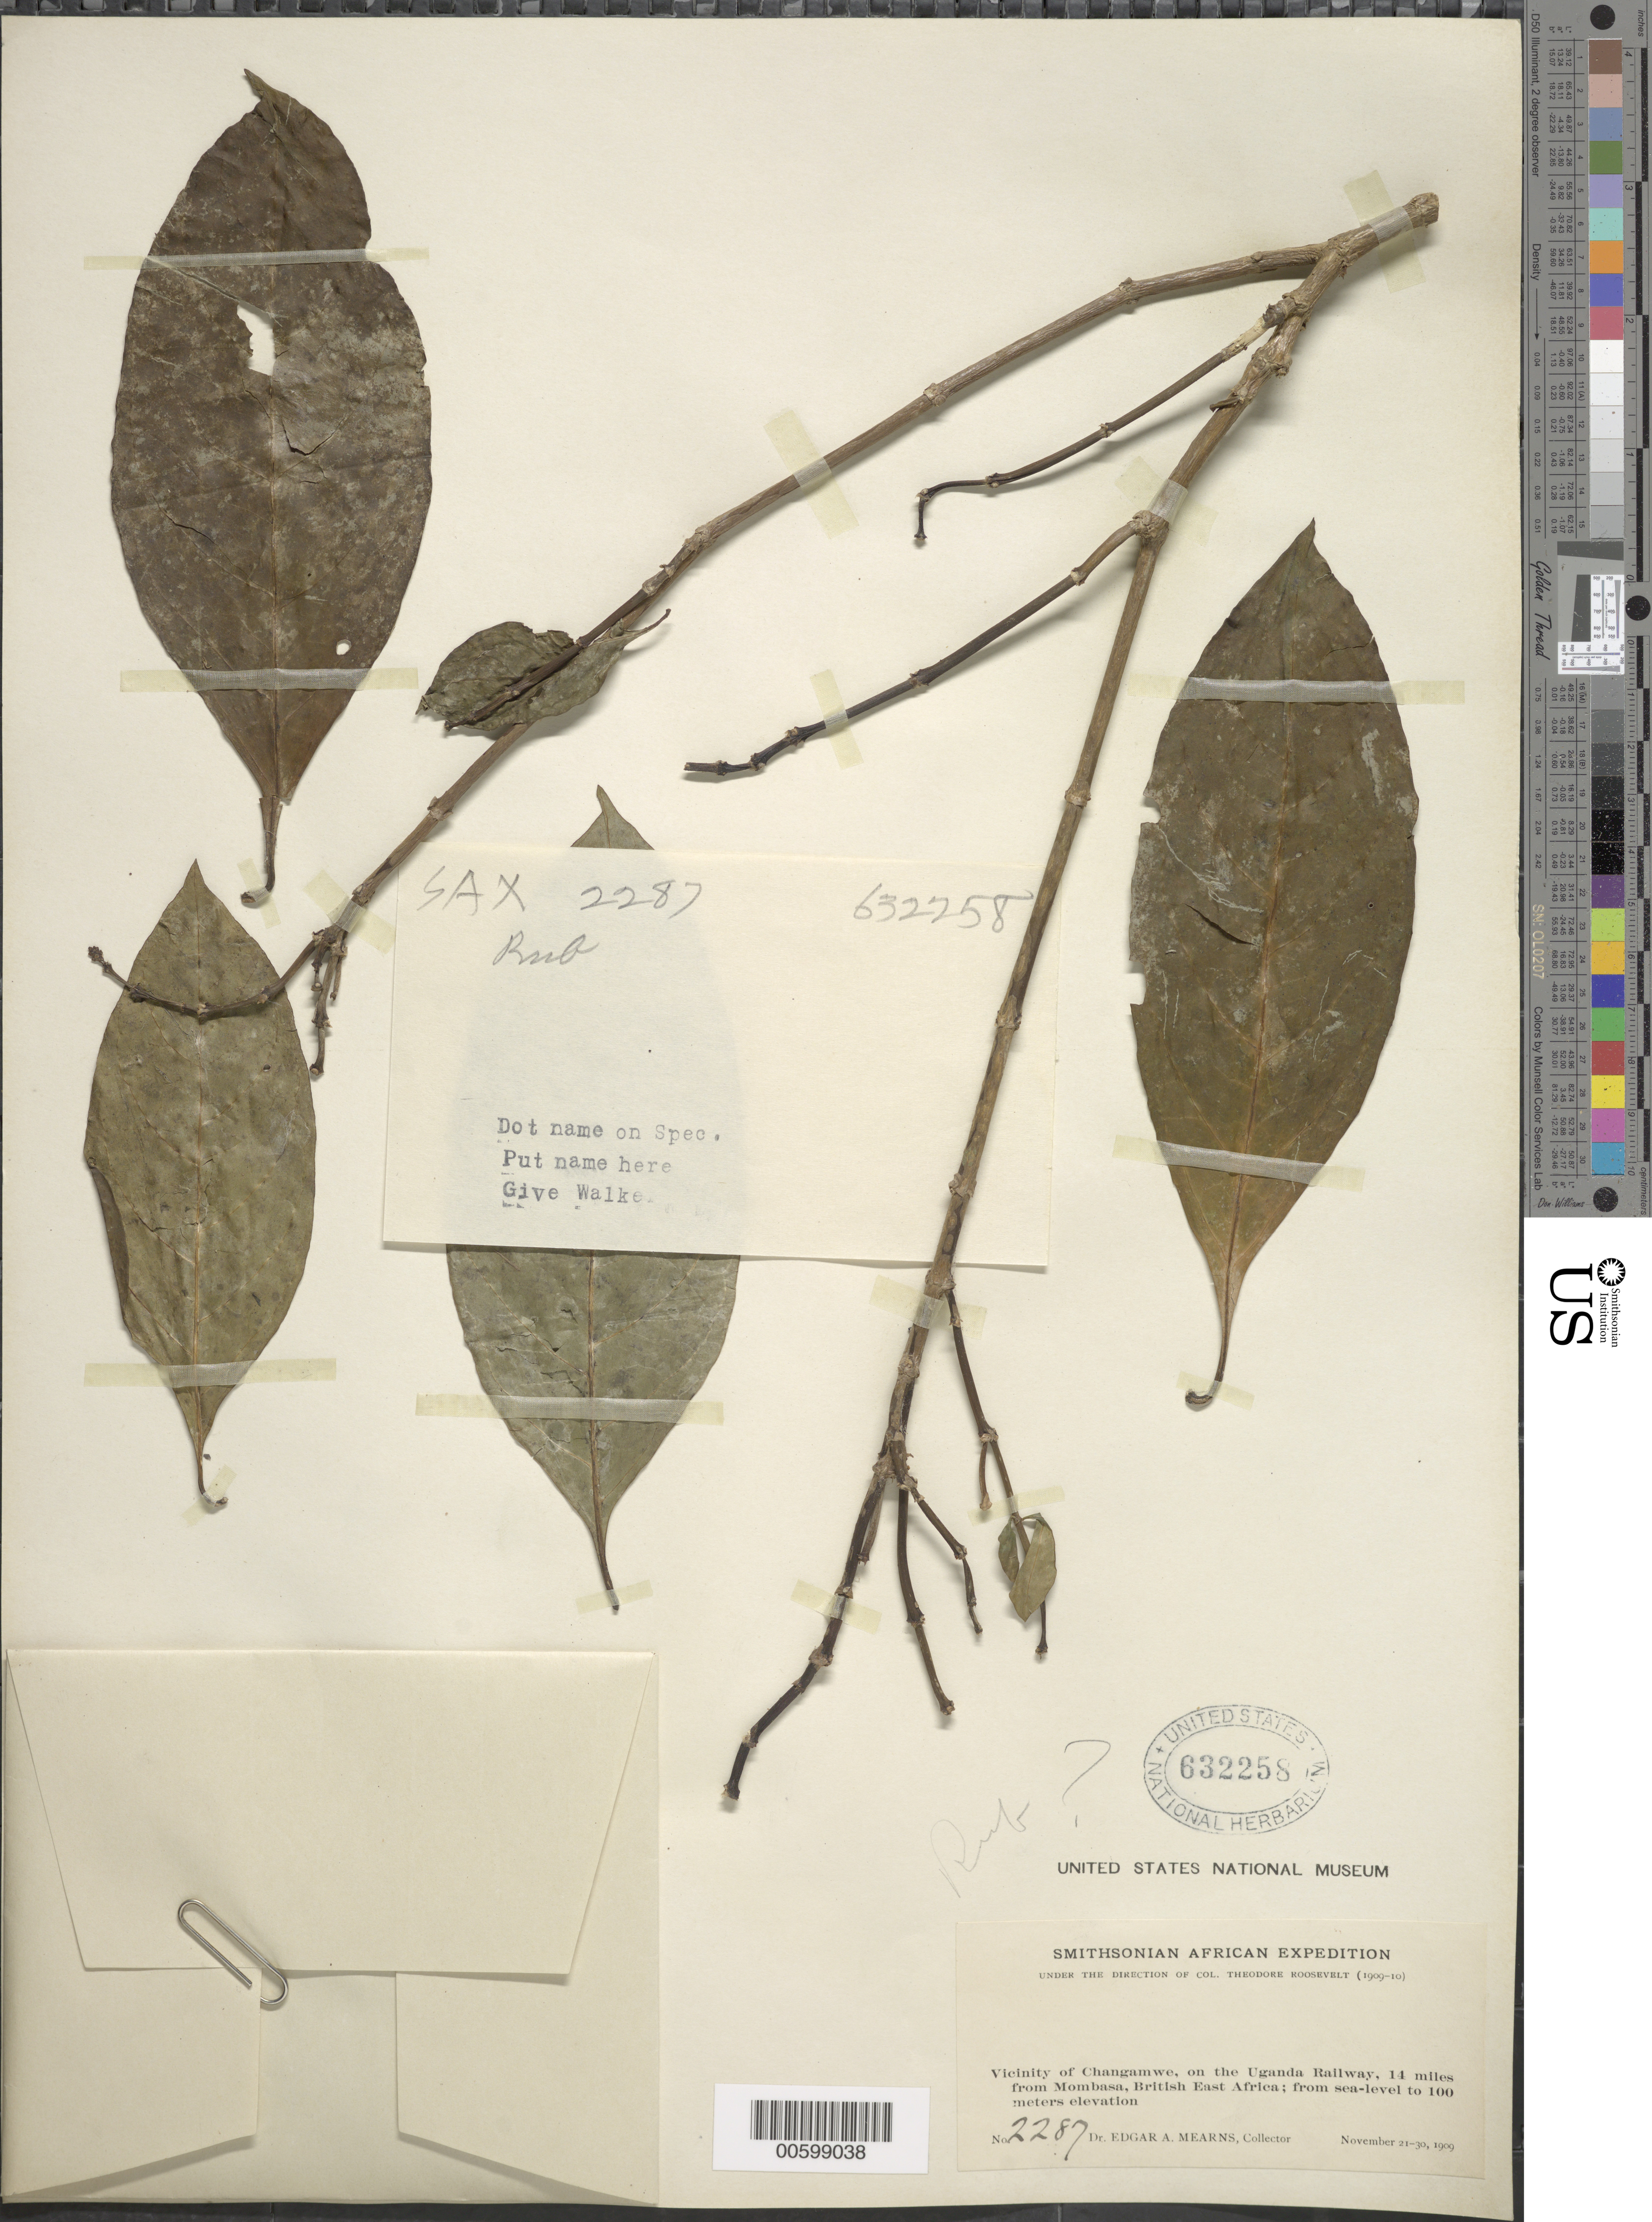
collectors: E. A. Mearns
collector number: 2287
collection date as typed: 21 Nov 1909 to 30 Nov 1909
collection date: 1909-11-21/1909-11-30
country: Kenya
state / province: Mombasa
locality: Vicinity of Changamwe, on the Uganda railway, 14 miles from Mombasa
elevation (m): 100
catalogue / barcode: US 632258